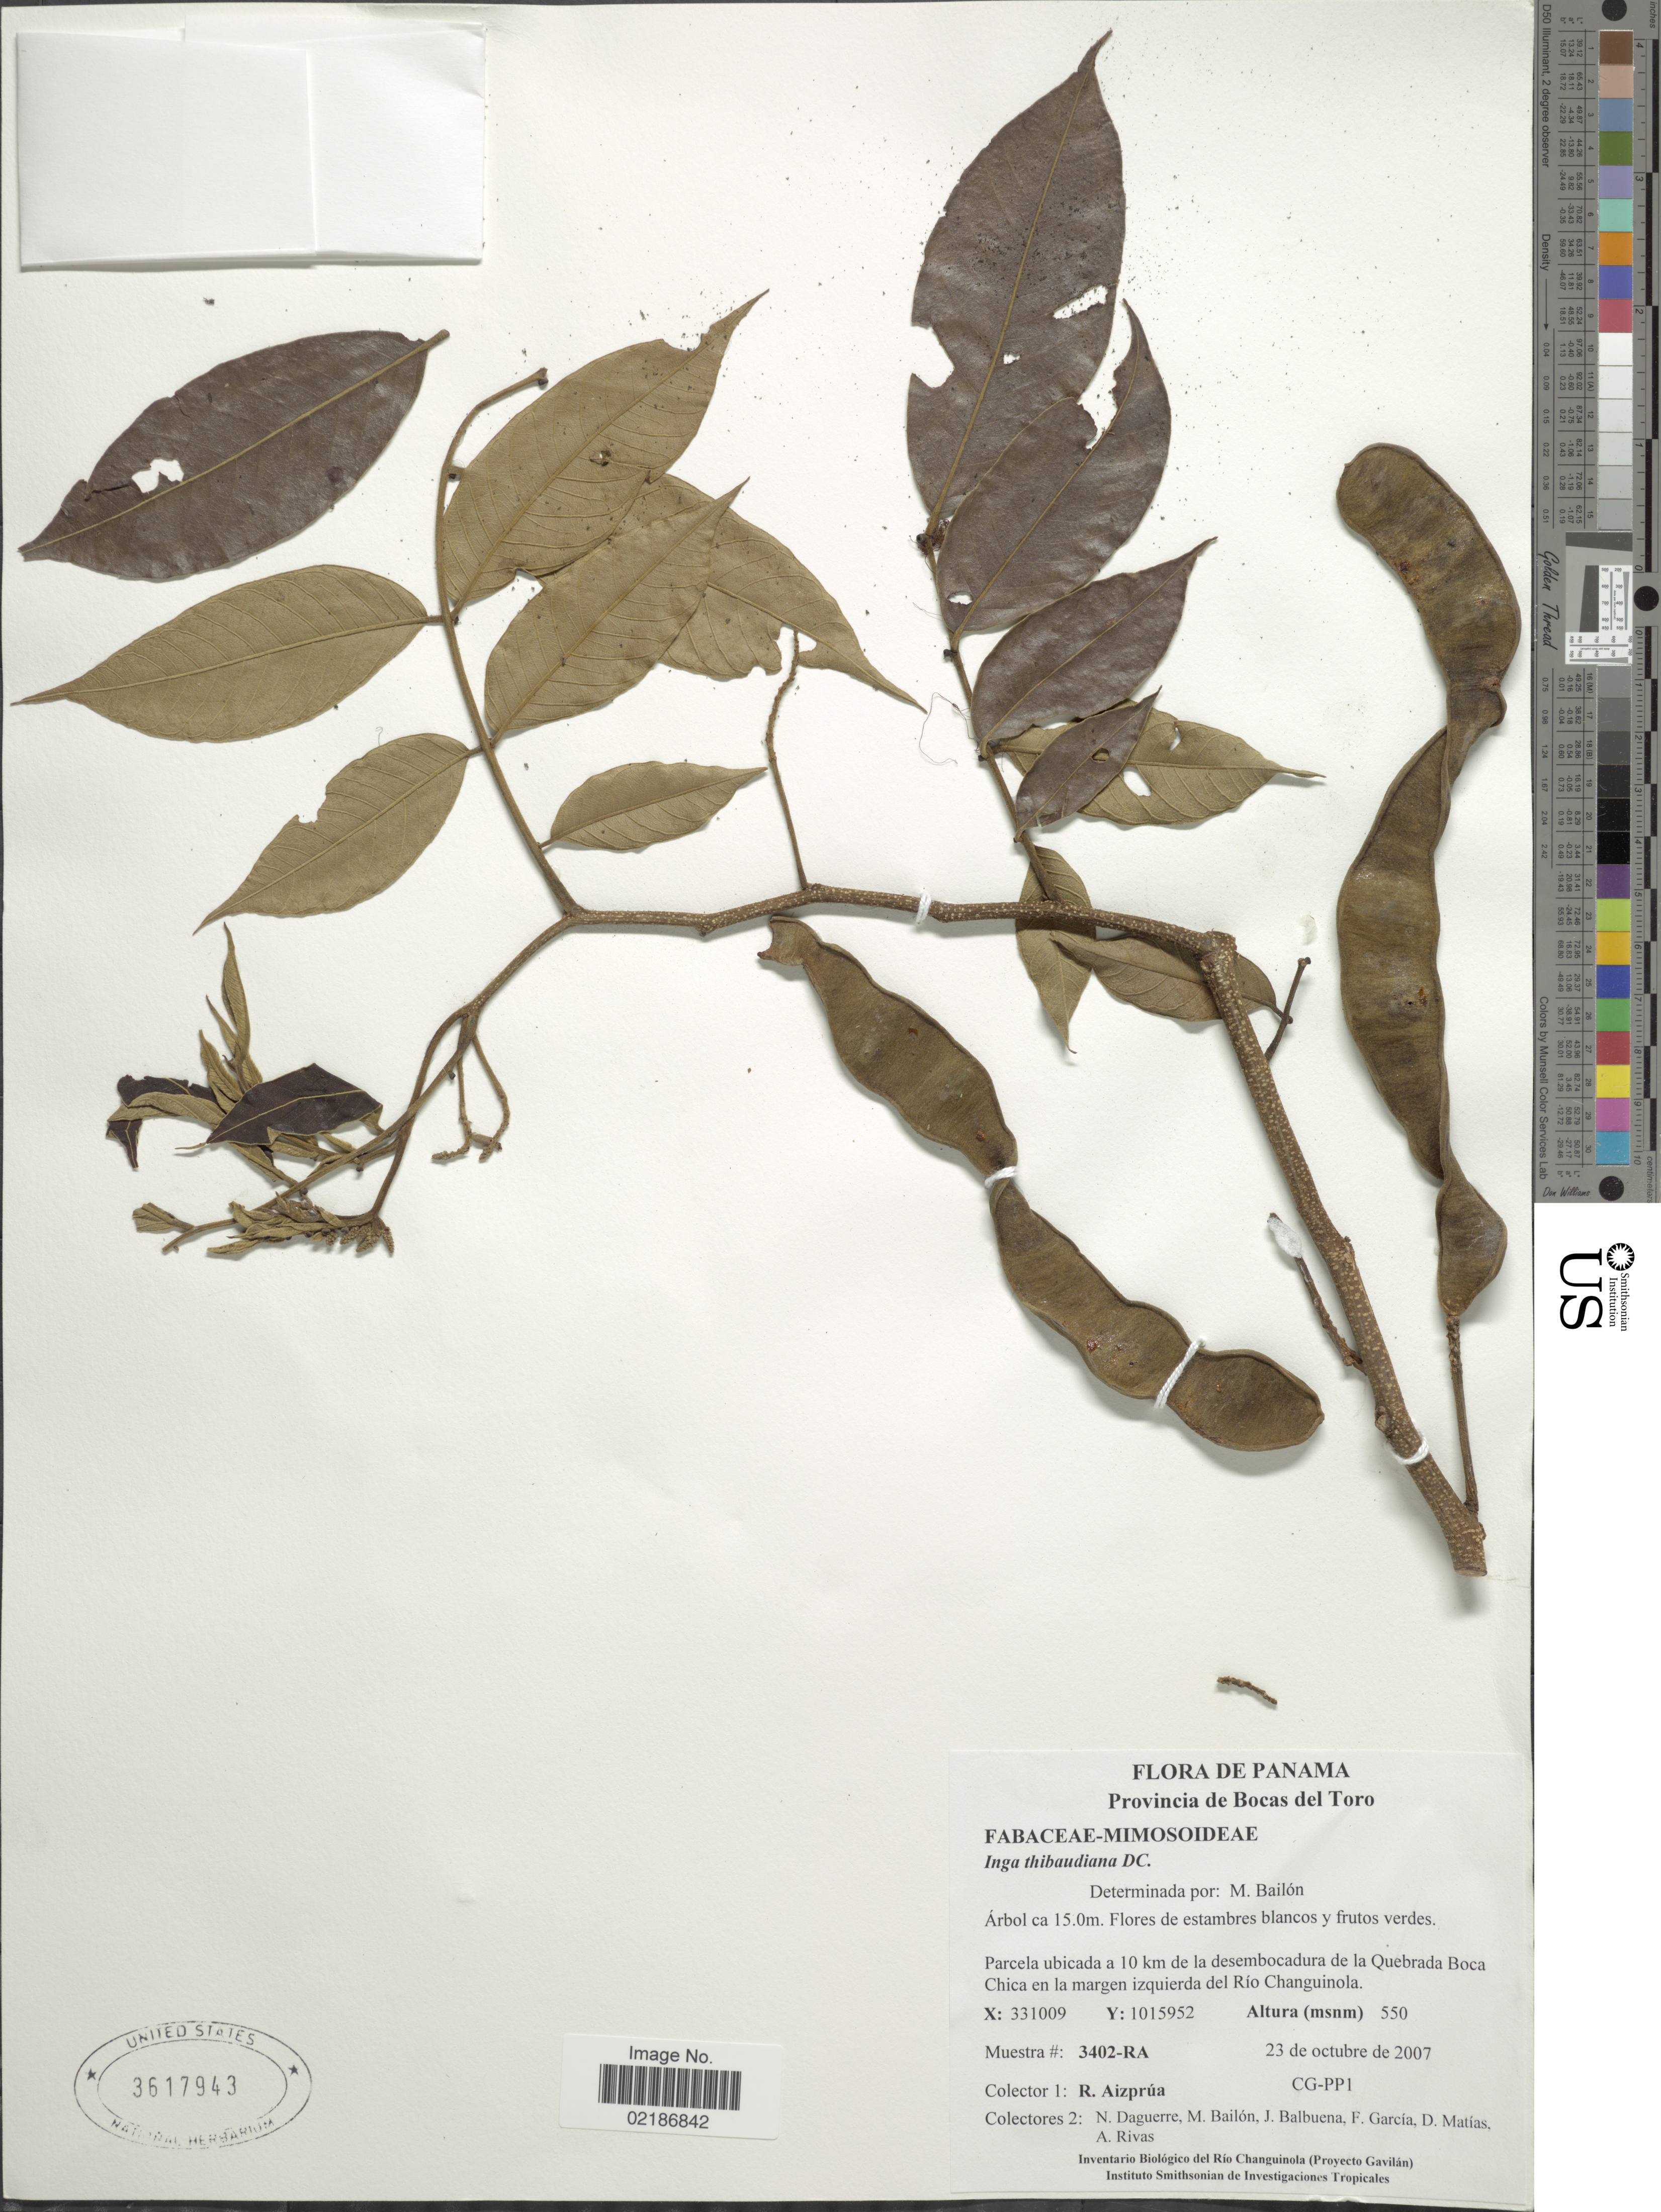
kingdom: Plantae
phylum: Tracheophyta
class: Magnoliopsida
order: Fabales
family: Fabaceae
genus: Inga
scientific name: Inga thibaudiana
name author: DC.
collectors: R. Aizprúa, N. Daguerre, M. Bailón, J. Balbuena & et al.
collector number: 3402-RA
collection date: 2007-10-23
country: Panama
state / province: Bocas del Toro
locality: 10 km de la desembocadura de la Quebrada Boca Chica en la margen izquierda del Rio Changuinola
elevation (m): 550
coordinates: X: 331009, Y: 1015952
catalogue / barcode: US 3617943